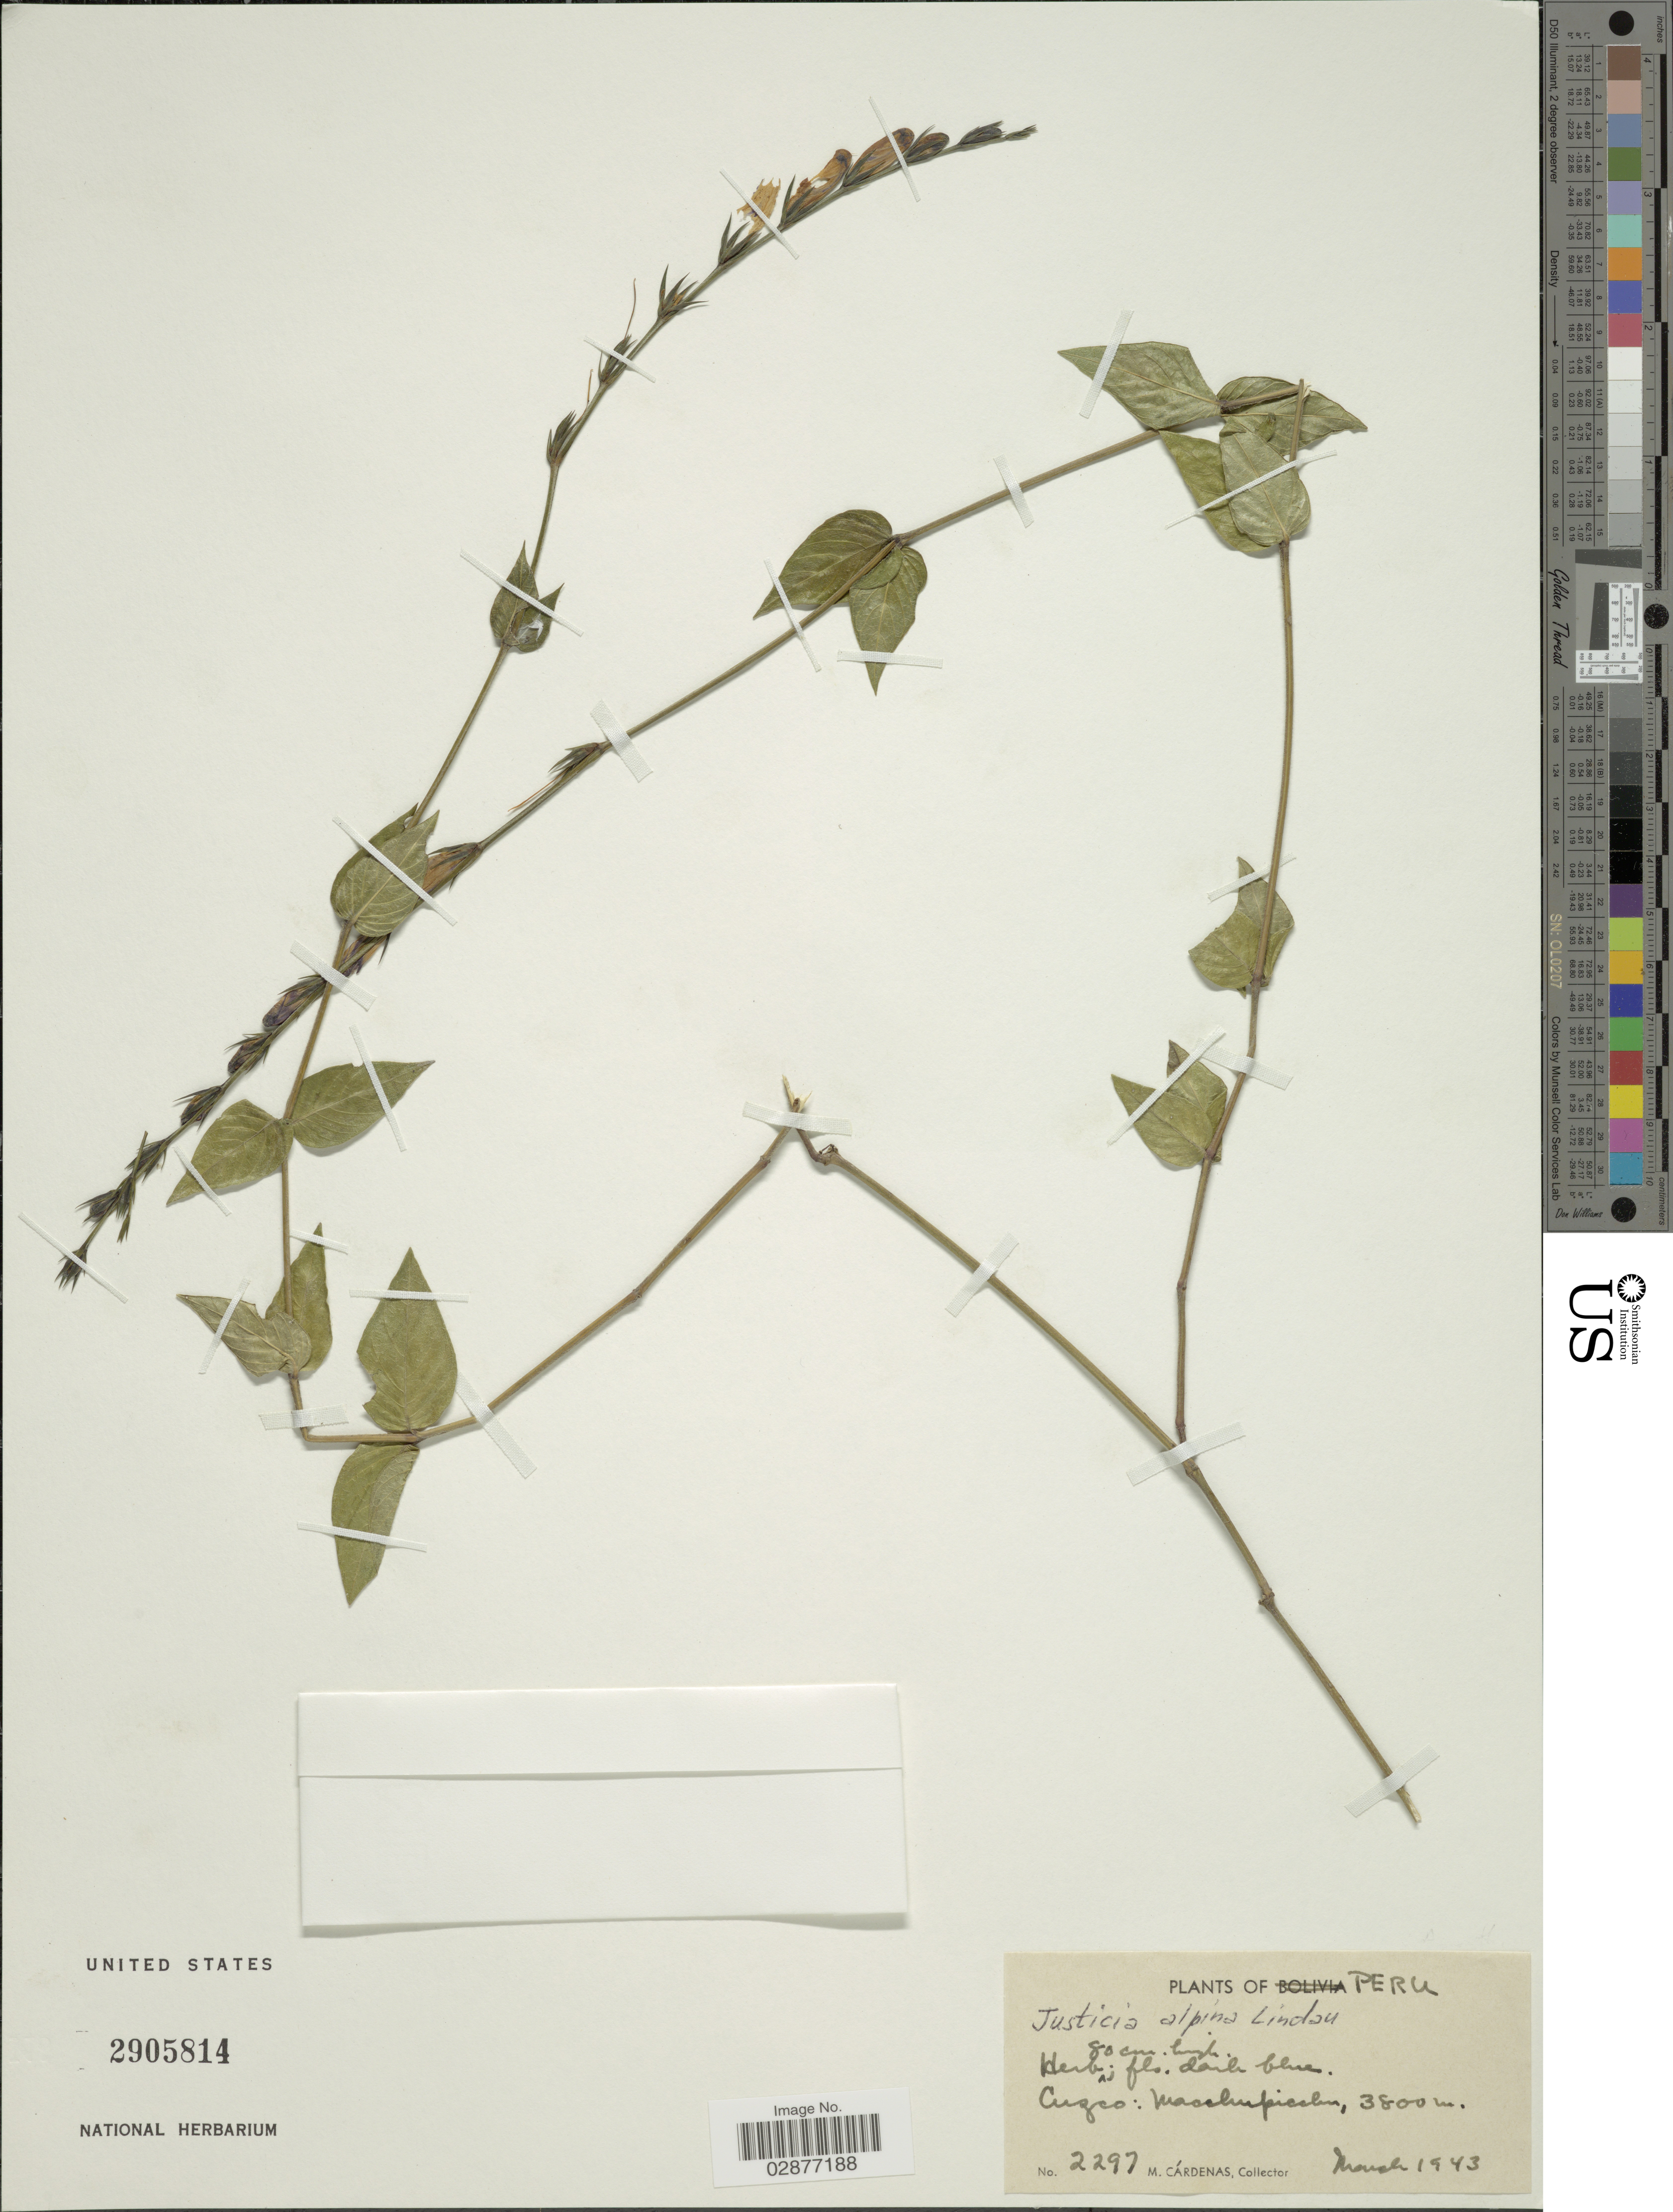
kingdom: Plantae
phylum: Tracheophyta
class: Magnoliopsida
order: Lamiales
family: Acanthaceae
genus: Justicia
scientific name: Justicia alpina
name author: Lindau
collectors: M. Cárdenas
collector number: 2297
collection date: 1943-03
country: Peru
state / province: Cusco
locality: Cuzco: Machupicchu.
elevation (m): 3800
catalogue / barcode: US 2905814